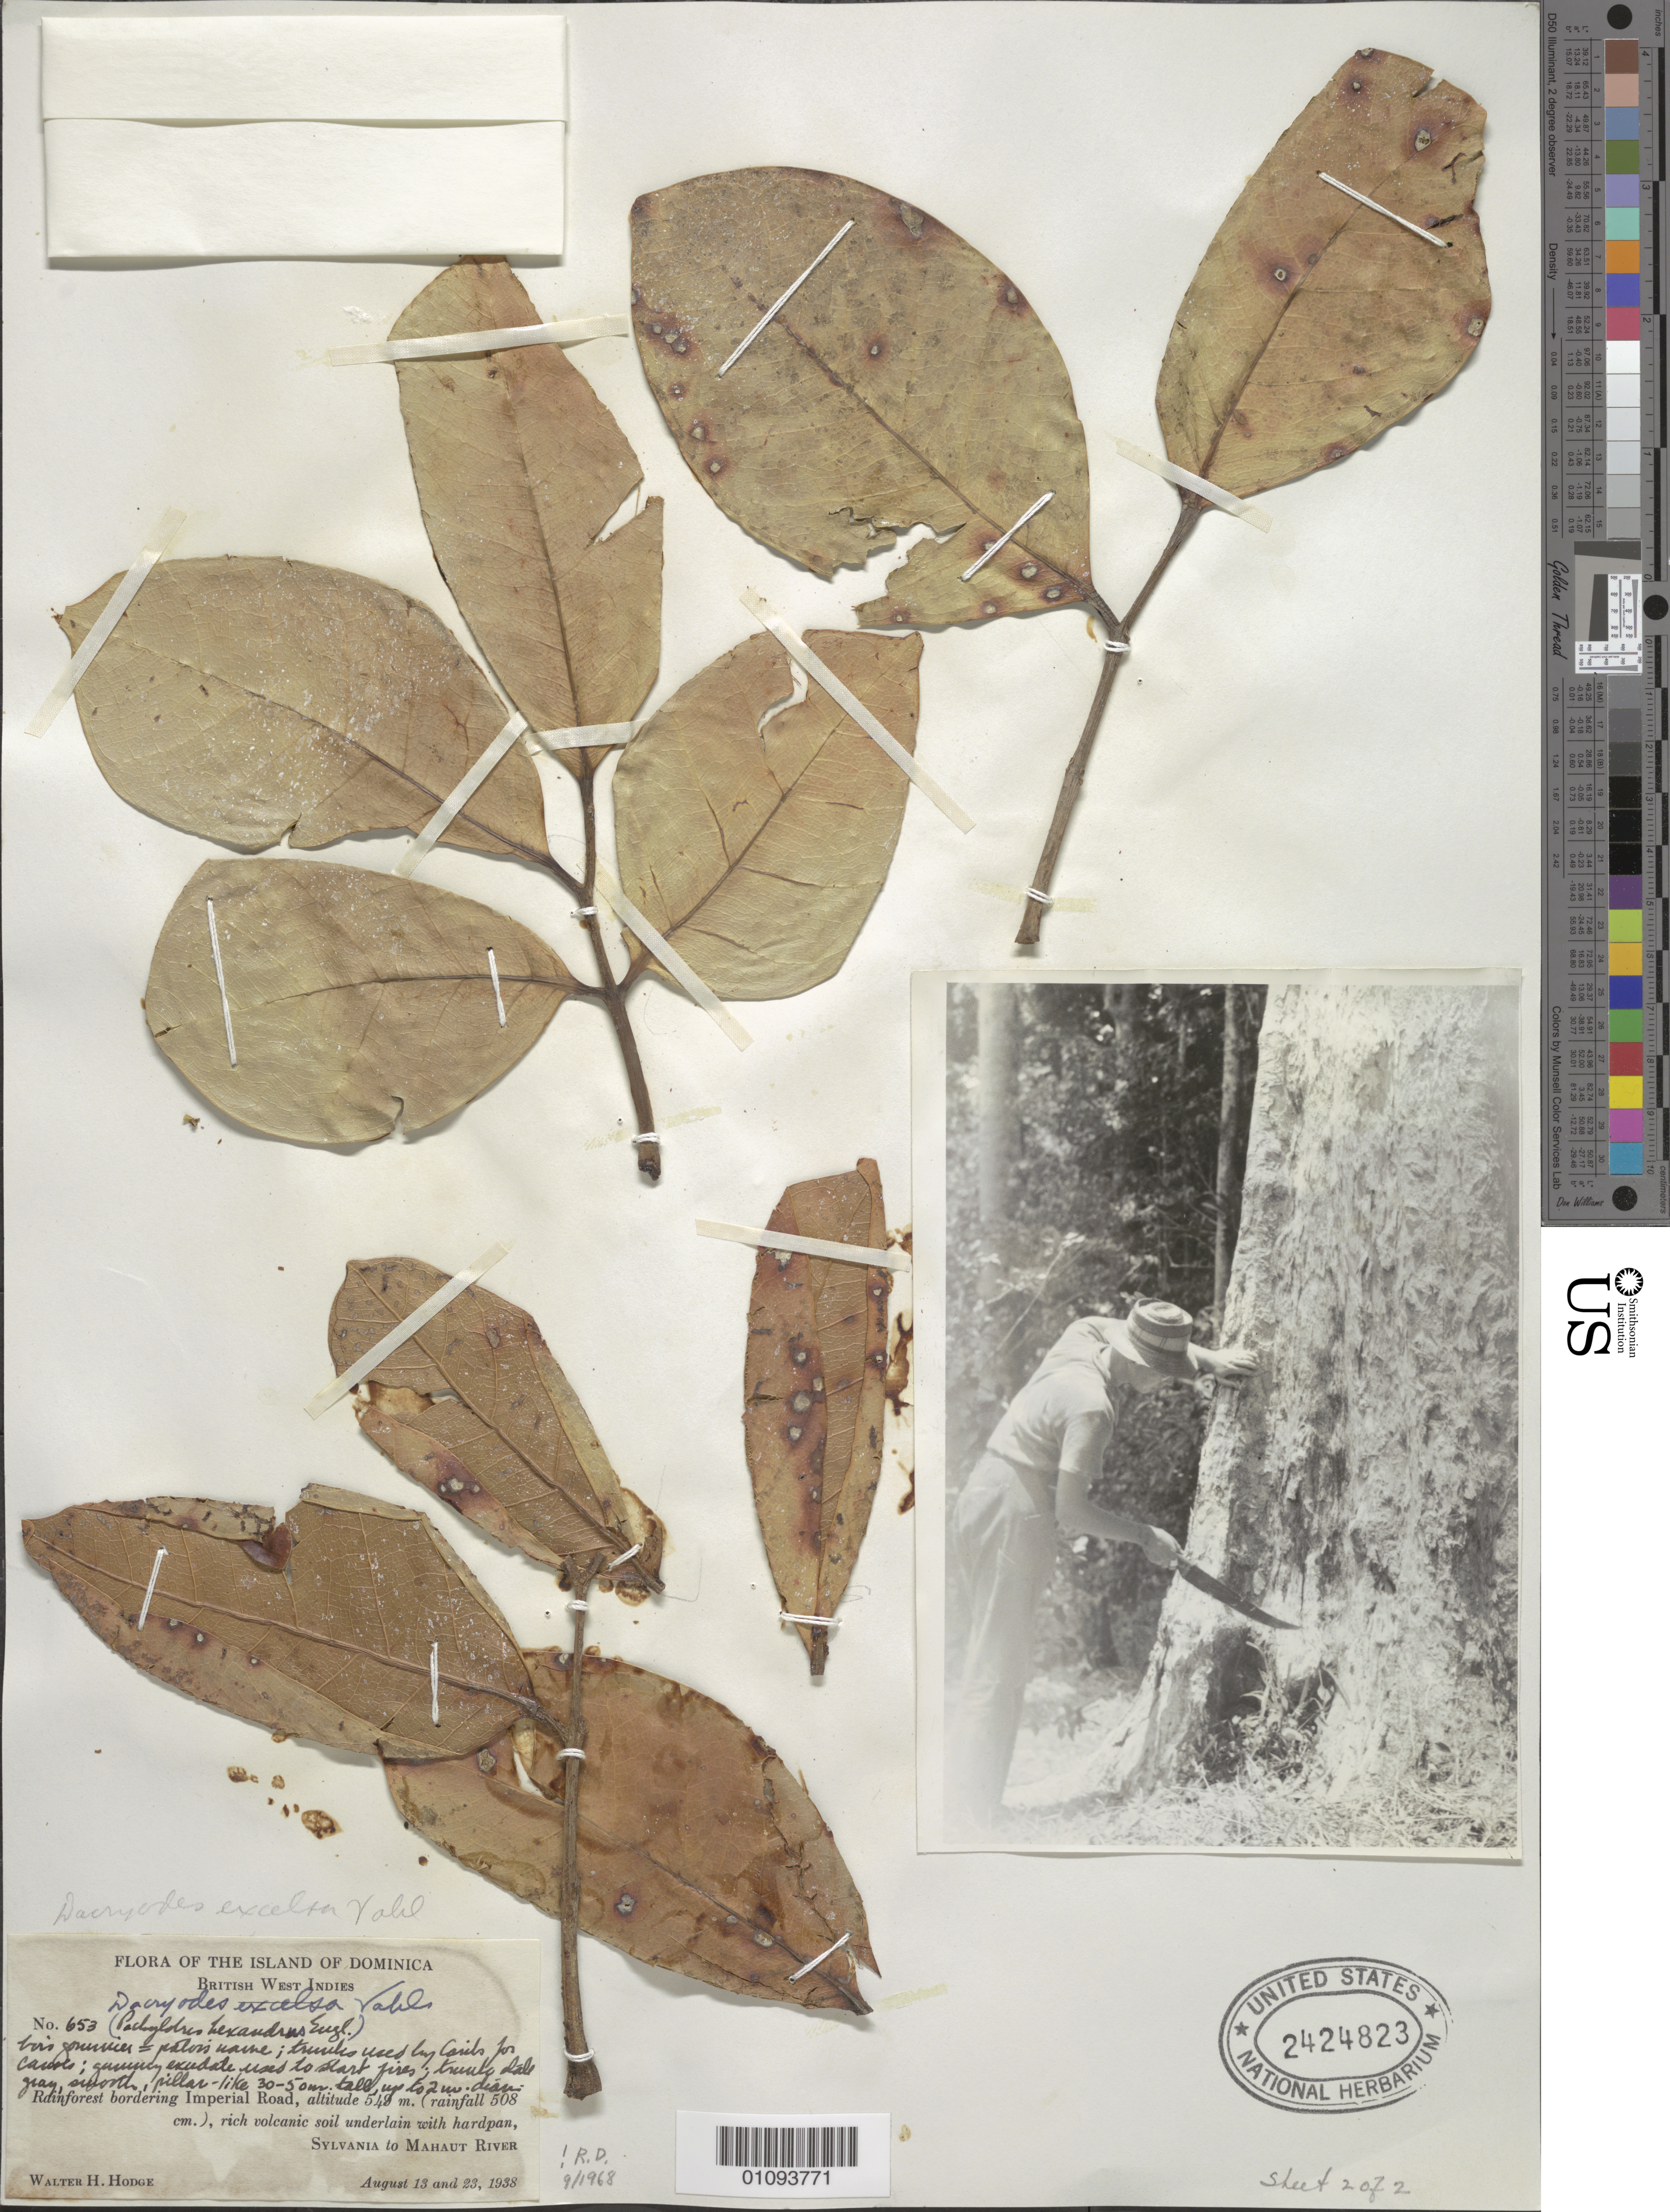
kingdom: Plantae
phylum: Tracheophyta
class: Magnoliopsida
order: Sapindales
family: Burseraceae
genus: Dacryodes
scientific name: Dacryodes excelsa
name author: Vahl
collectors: W. Hodge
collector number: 653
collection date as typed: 13 Aug 1938 and 23 Aug 1938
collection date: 1938-08-13,1938-08-23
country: Dominica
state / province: St. Paul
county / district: Sylvania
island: Dominica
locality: Rainforest bordering Imperial Road, Sylvania to Mahaut River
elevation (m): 549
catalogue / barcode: US 2424823